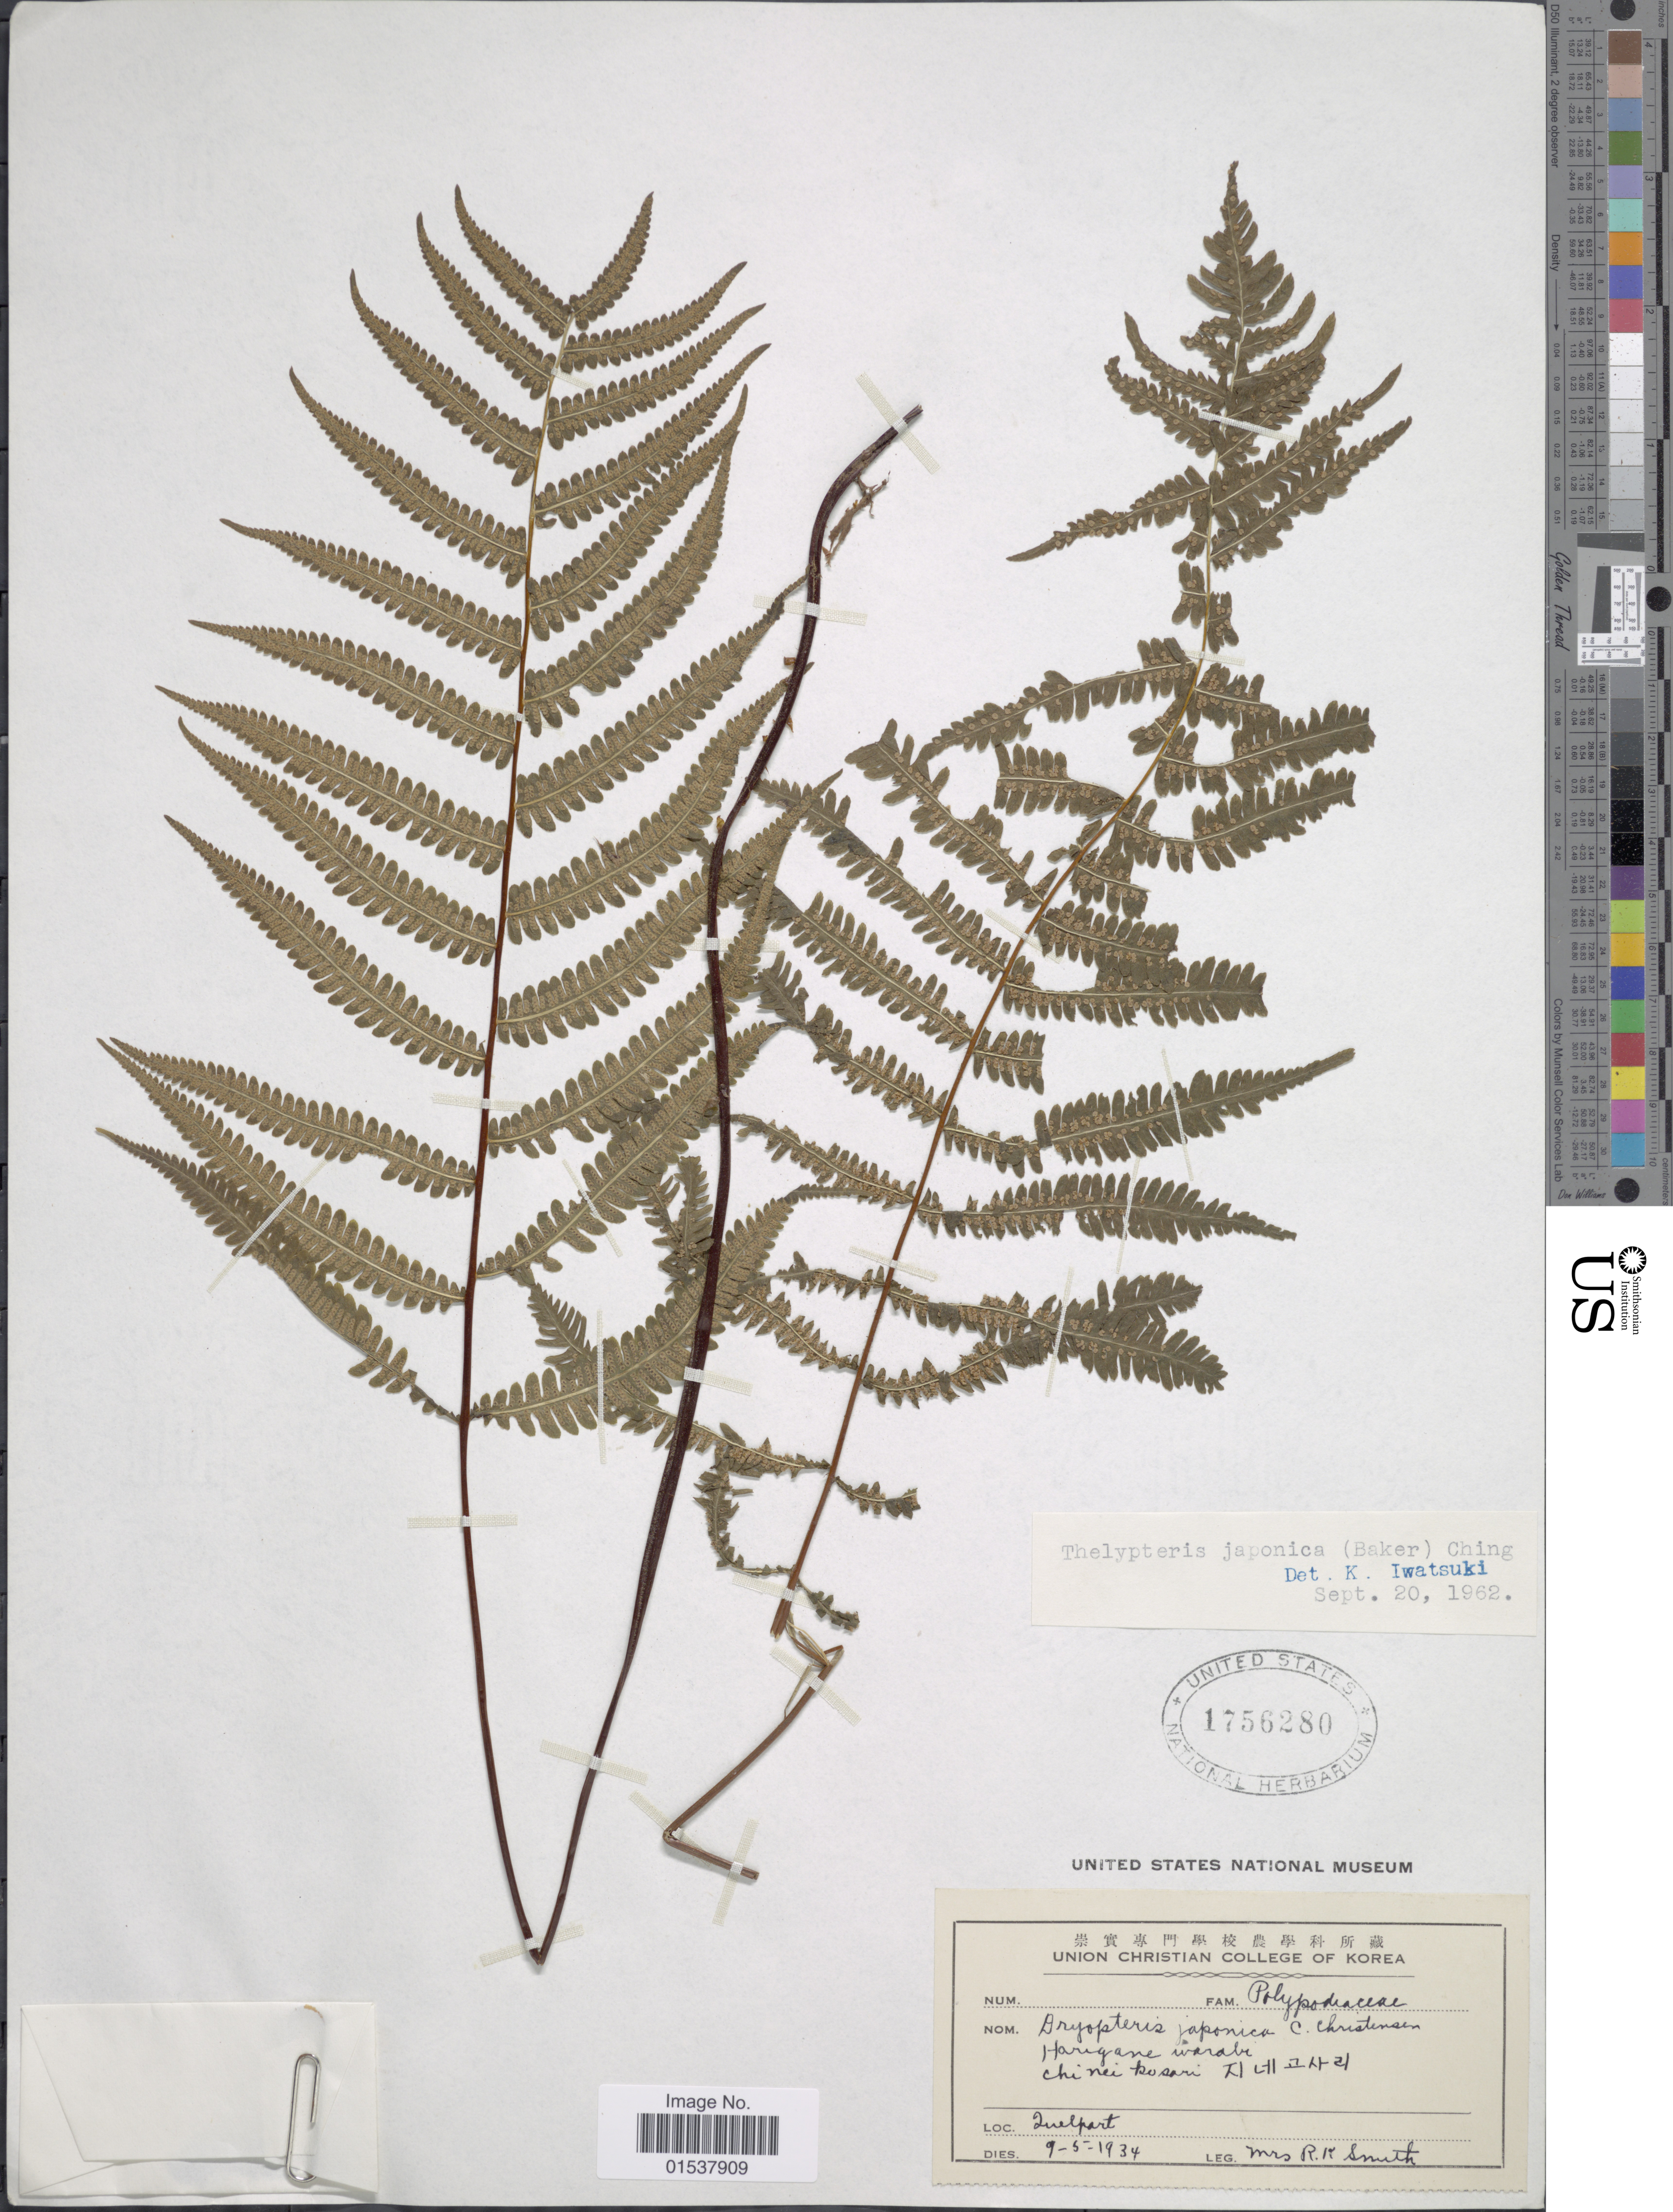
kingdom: Plantae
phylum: Tracheophyta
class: Polypodiopsida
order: Polypodiales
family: Thelypteridaceae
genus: Parathelypteris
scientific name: Parathelypteris japonica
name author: (Baker) Ching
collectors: Mrs. R. K. Smith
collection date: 1934-05-09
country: South Korea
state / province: Jeju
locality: Quelpart Island (Quelpart Island)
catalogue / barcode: US 1756280